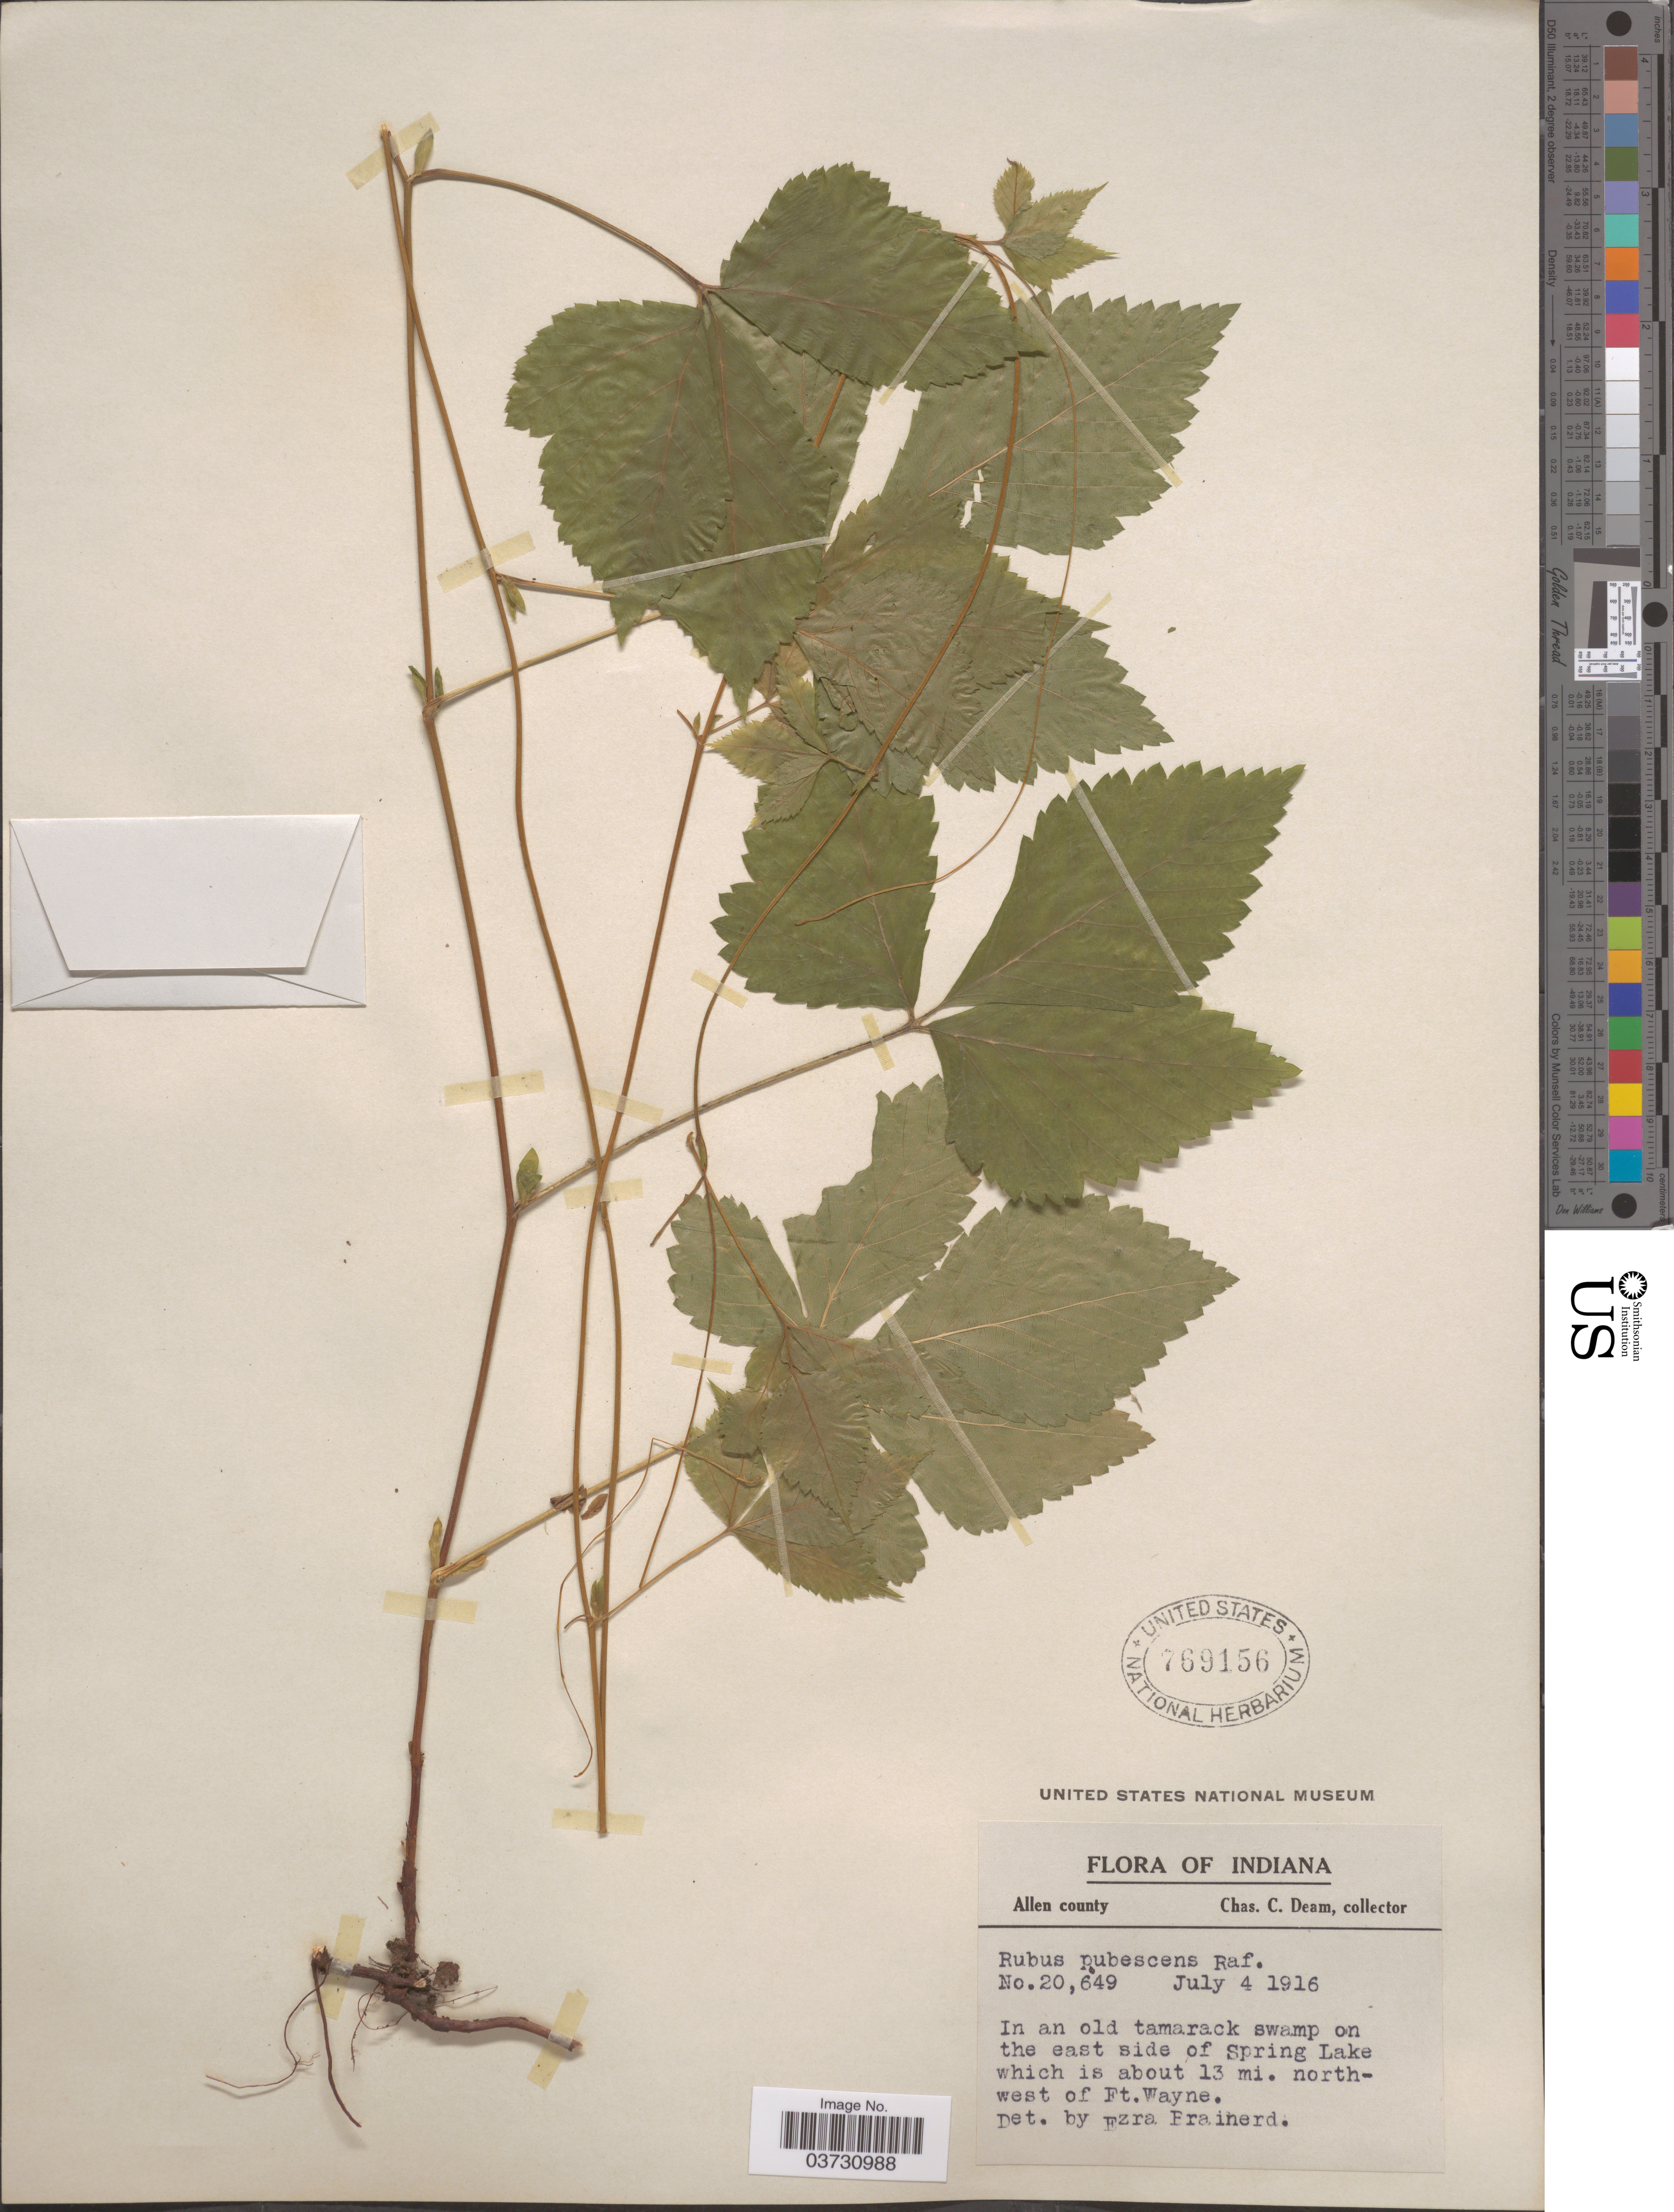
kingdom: Plantae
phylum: Tracheophyta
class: Magnoliopsida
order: Rosales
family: Rosaceae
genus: Rubus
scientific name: Rubus pubescens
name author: Raf.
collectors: C. C. Deam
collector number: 20649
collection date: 1916-07-04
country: United States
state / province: Indiana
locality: Allen county. In an old tamarack swamp on the east side of spring Lake which is about 13 mi. northwest of Ft. Wayne.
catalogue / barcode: US 769156